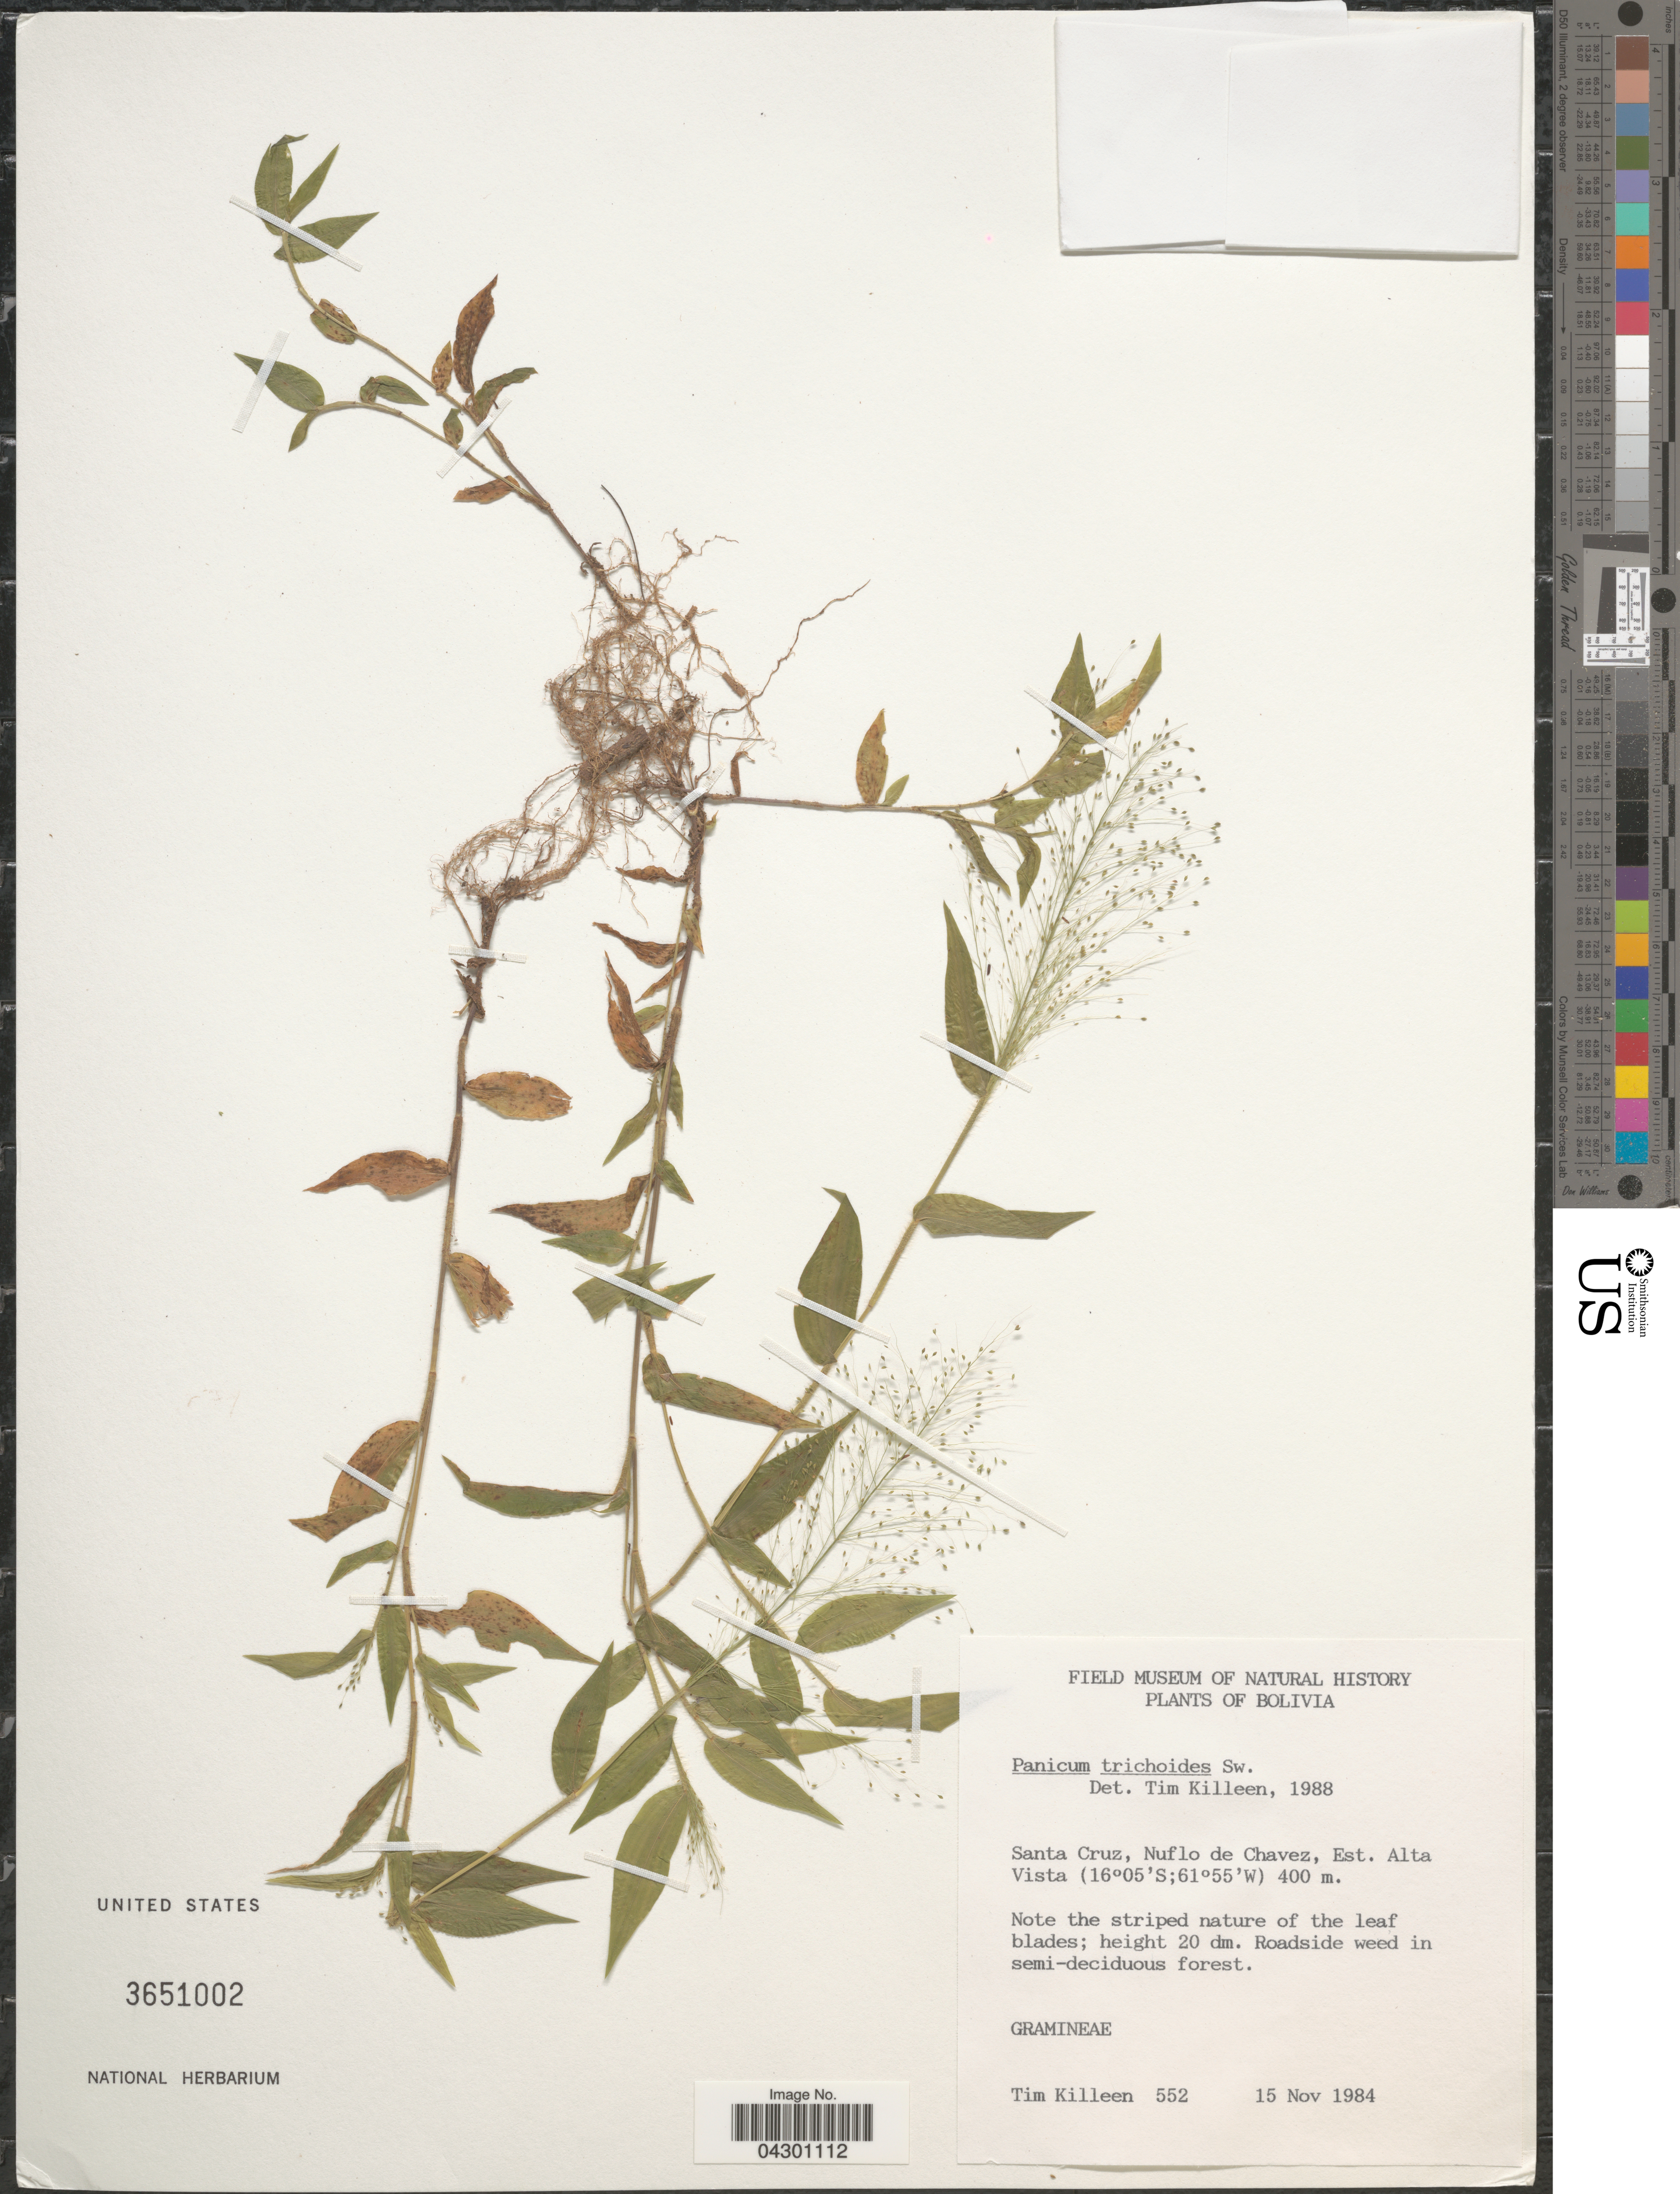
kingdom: Plantae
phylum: Tracheophyta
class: Liliopsida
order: Poales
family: Poaceae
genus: Panicum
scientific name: Panicum trichoides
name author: Sw.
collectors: T. J. Killeen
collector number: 552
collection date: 1984-11-15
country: Bolivia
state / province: Santa Cruz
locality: Nuflo de Chavez, Est. Alta Vista.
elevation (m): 400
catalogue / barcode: US 3651002